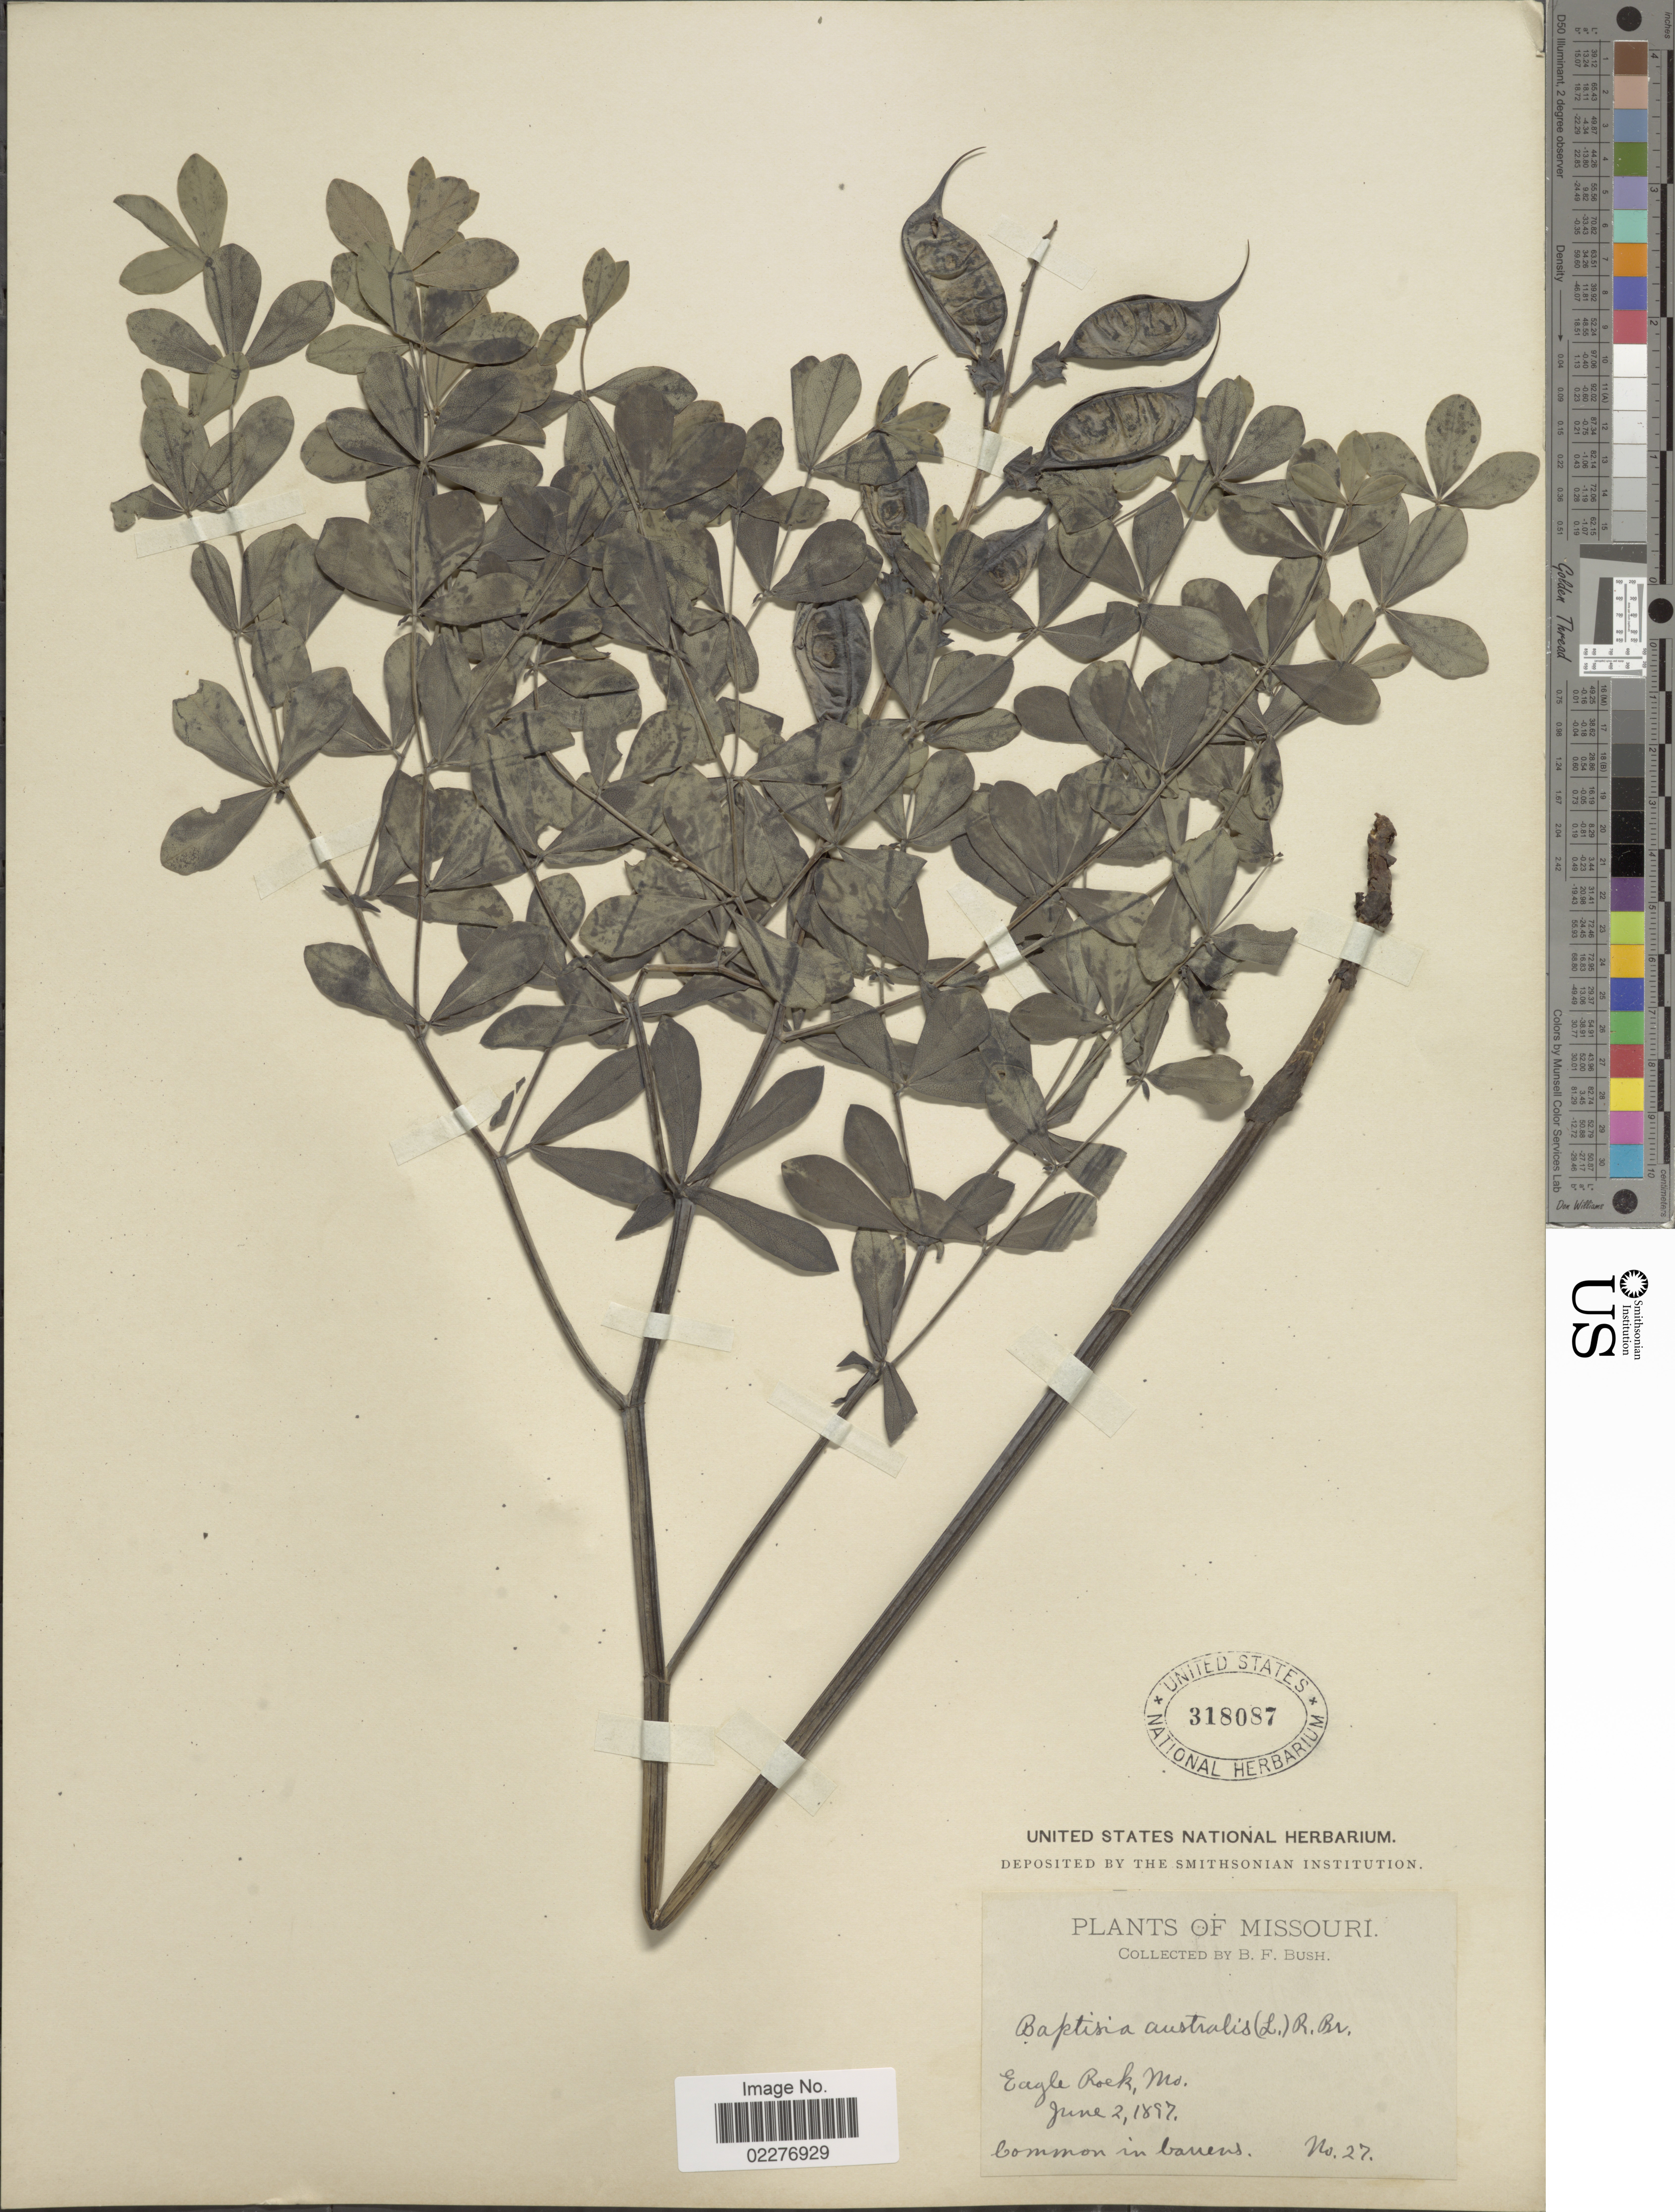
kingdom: Plantae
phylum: Tracheophyta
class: Magnoliopsida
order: Fabales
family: Fabaceae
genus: Baptisia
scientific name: Baptisia minor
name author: Lehm.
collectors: B. F. Bush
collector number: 27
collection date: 1897-06-02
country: United States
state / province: Missouri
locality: Eagle Rock, Common in barrens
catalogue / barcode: US 318087